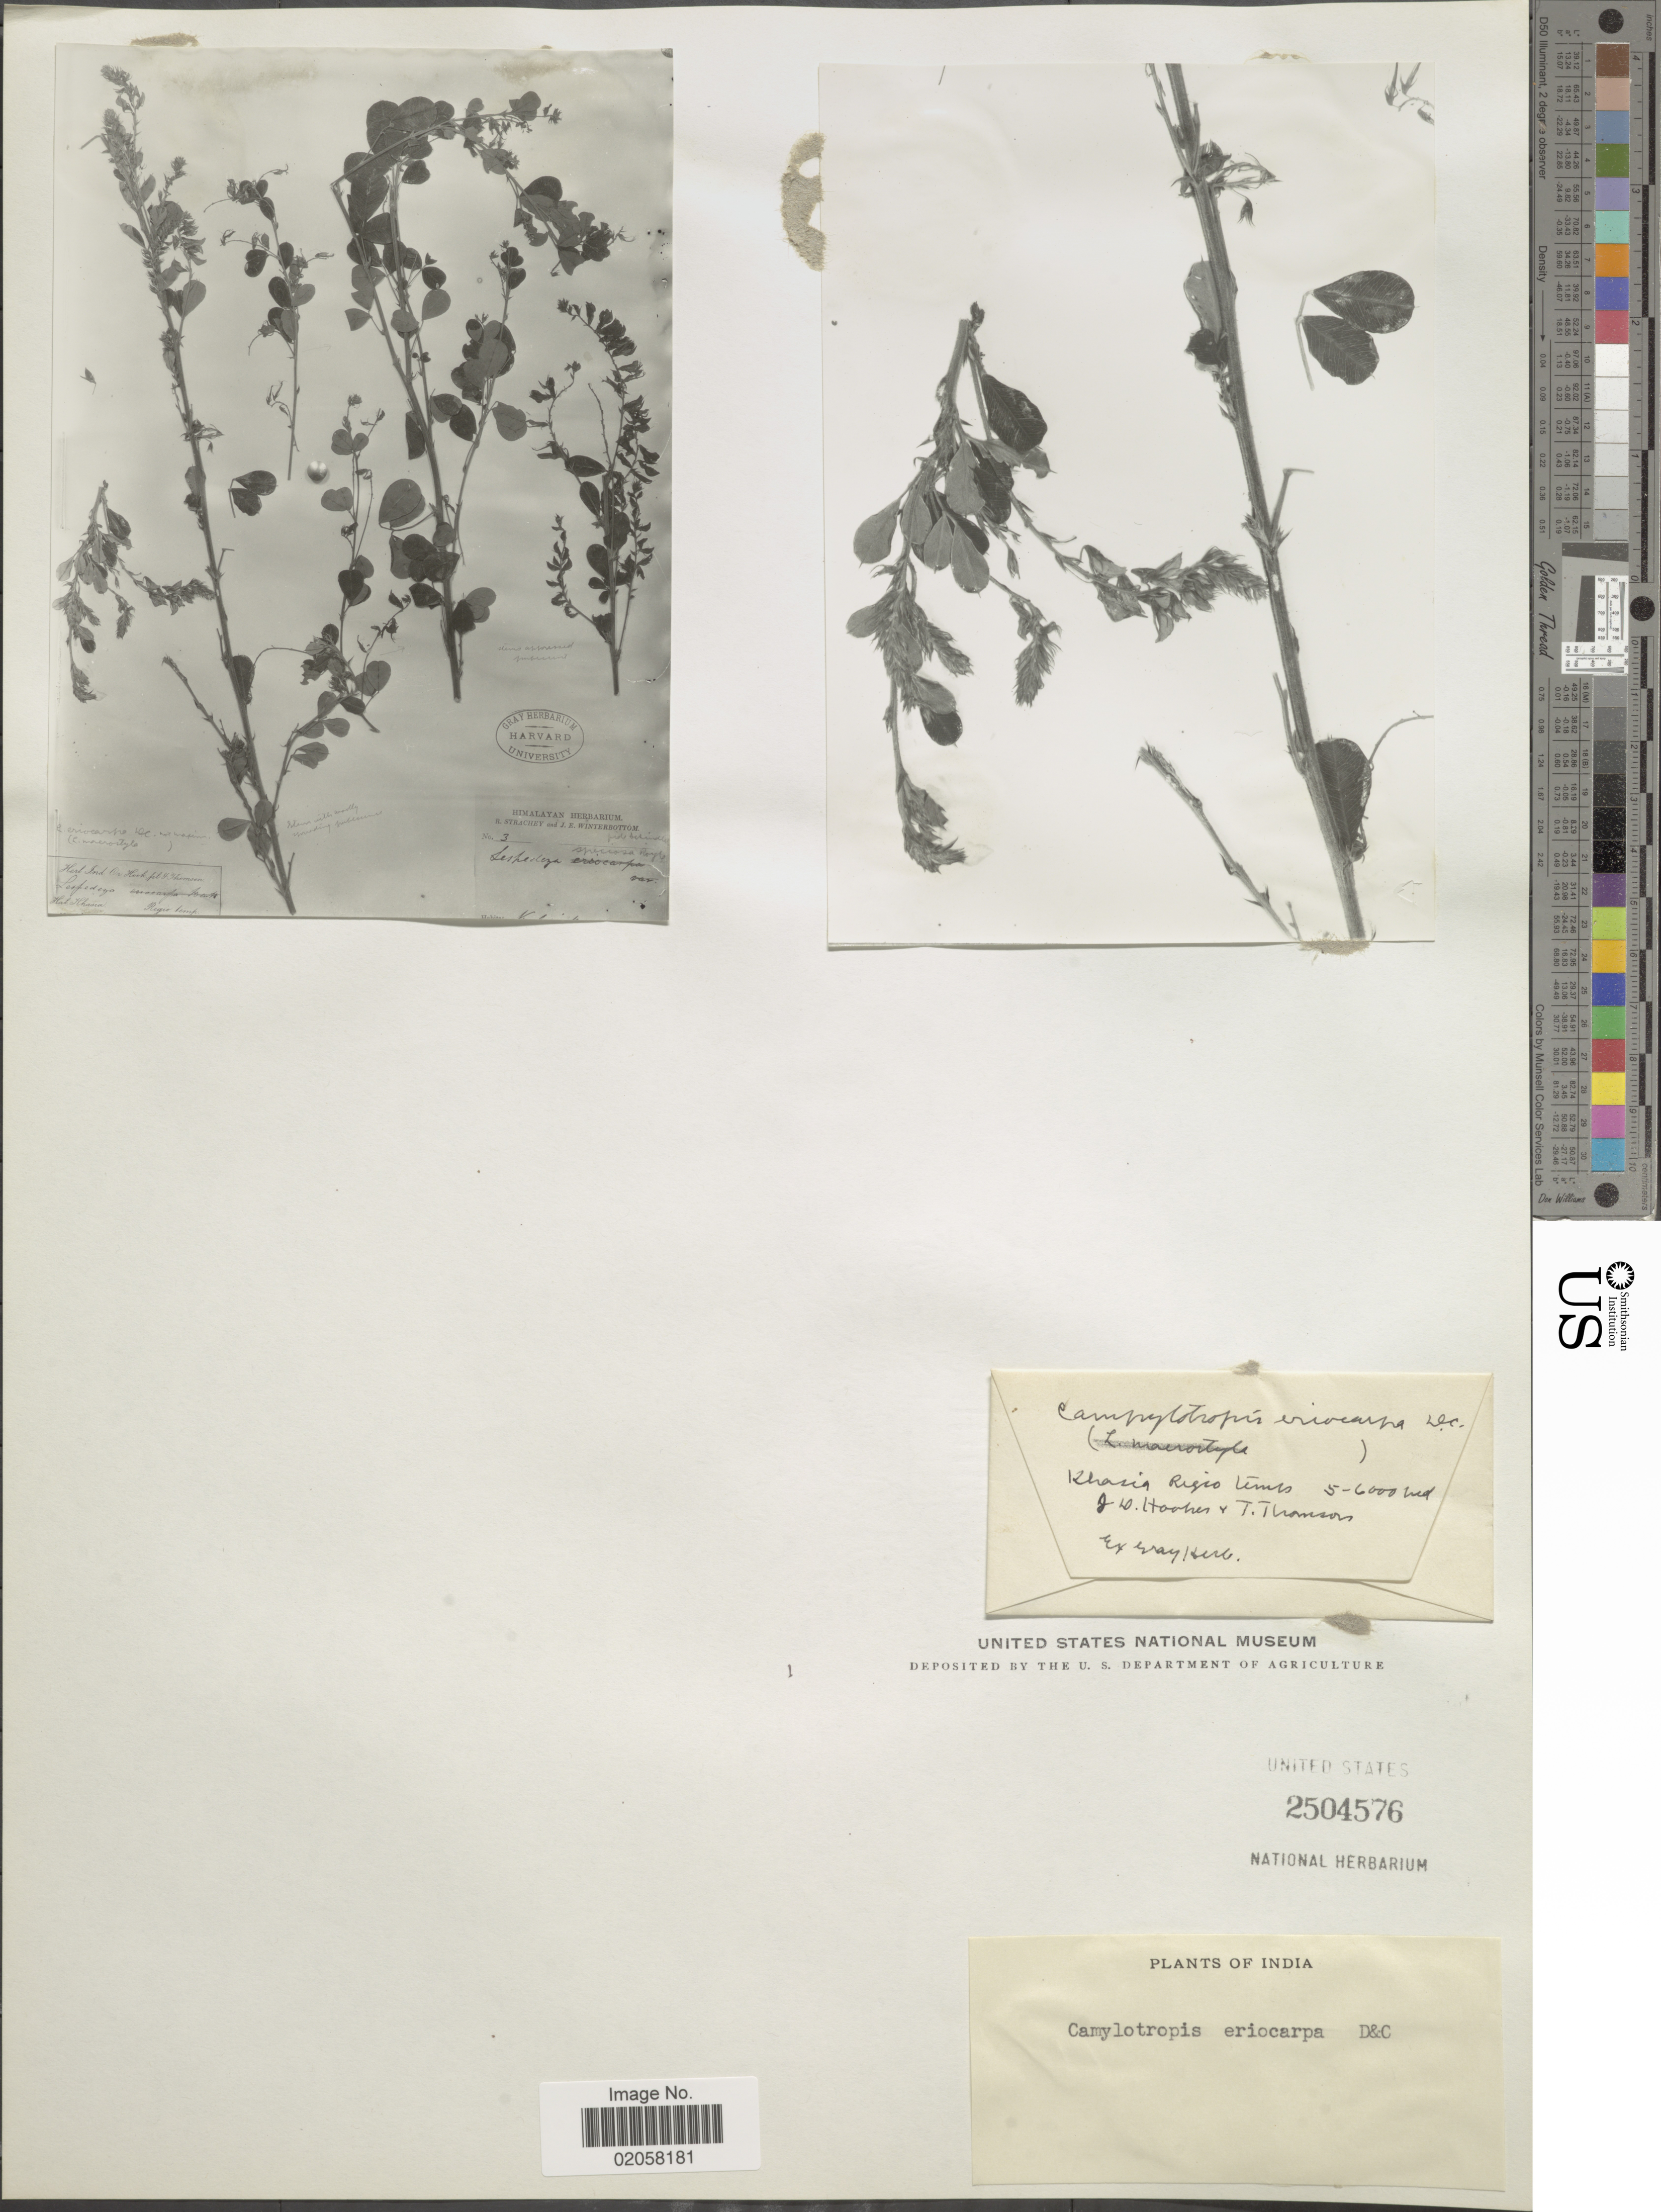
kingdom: Plantae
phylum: Tracheophyta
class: Magnoliopsida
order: Fabales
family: Fabaceae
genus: Campylotropis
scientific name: Campylotropis eriocarpa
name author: Schindl.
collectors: J. D. Hooker & T. Thomson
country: India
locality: Khasia, Regio Temp.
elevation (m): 1524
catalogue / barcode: US 2504576